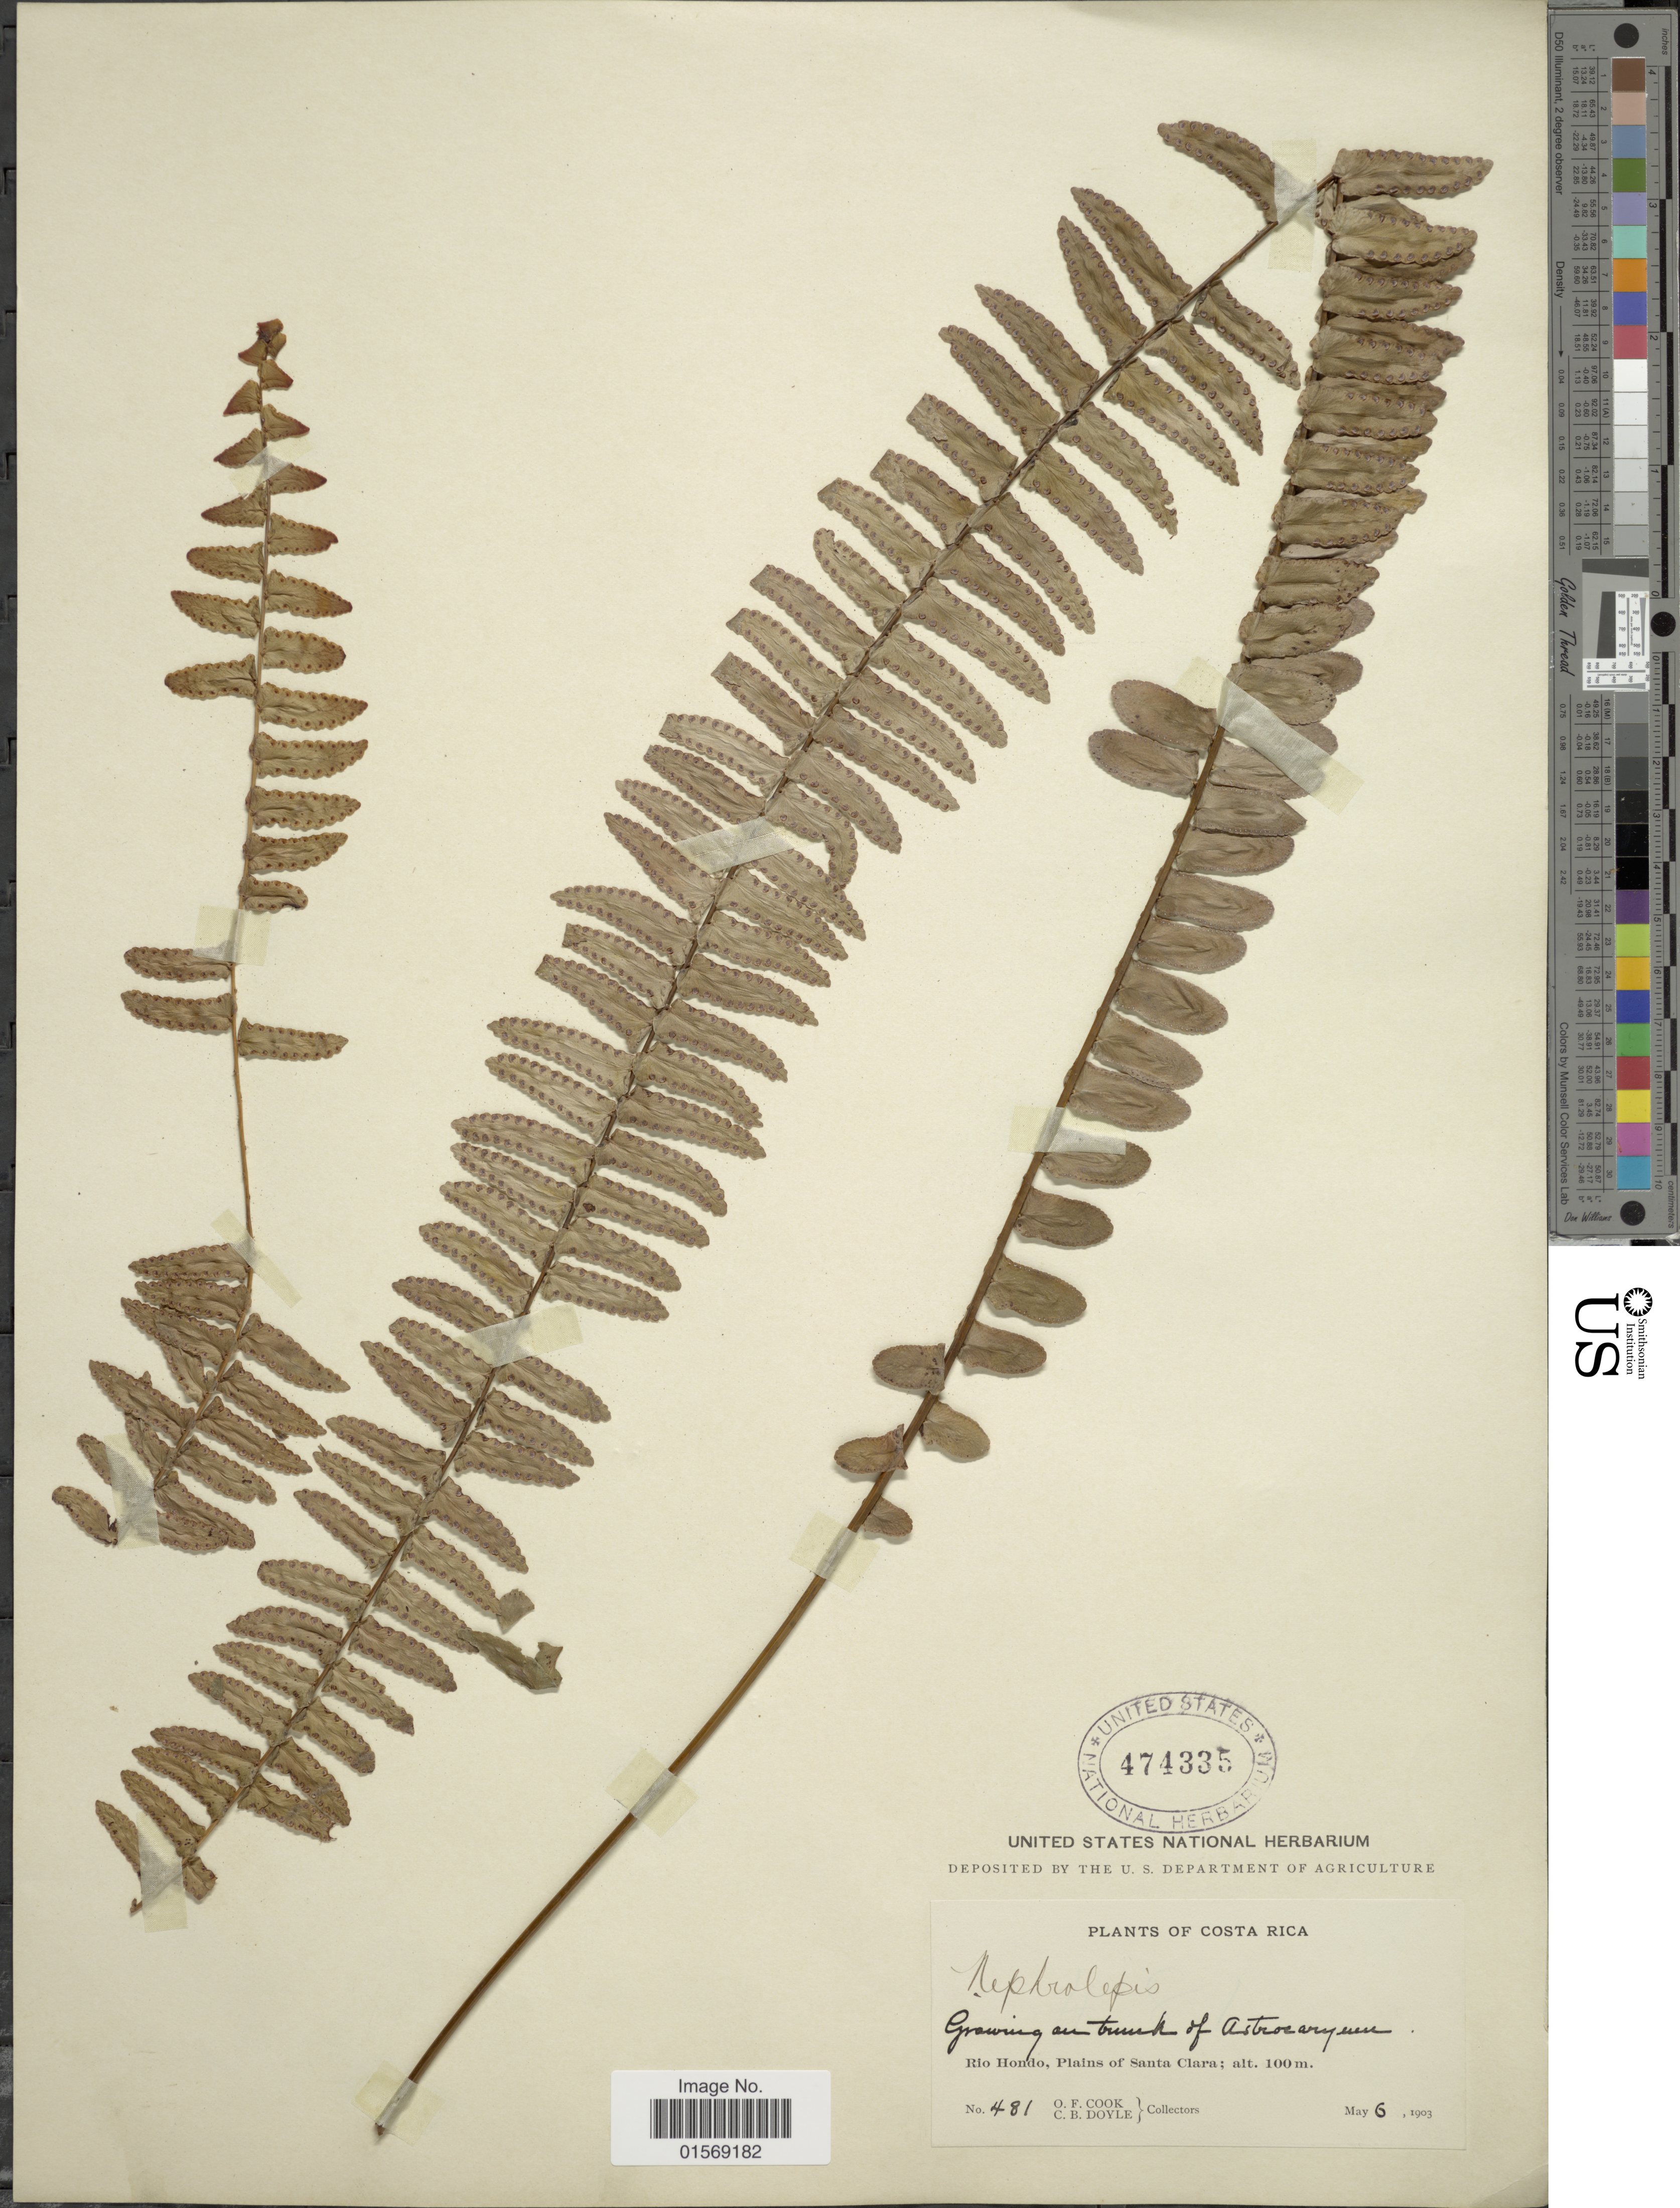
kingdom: Plantae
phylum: Tracheophyta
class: Polypodiopsida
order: Polypodiales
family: Nephrolepidaceae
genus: Nephrolepis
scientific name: Nephrolepis pendula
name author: (Raddi) J. Sm.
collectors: O. F. Cook & C. Doyle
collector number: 481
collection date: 1903-05-06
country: Costa Rica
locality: Costa Rica. Rio Hondo Plains of Santa Clara.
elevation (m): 100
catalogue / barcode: US 474335